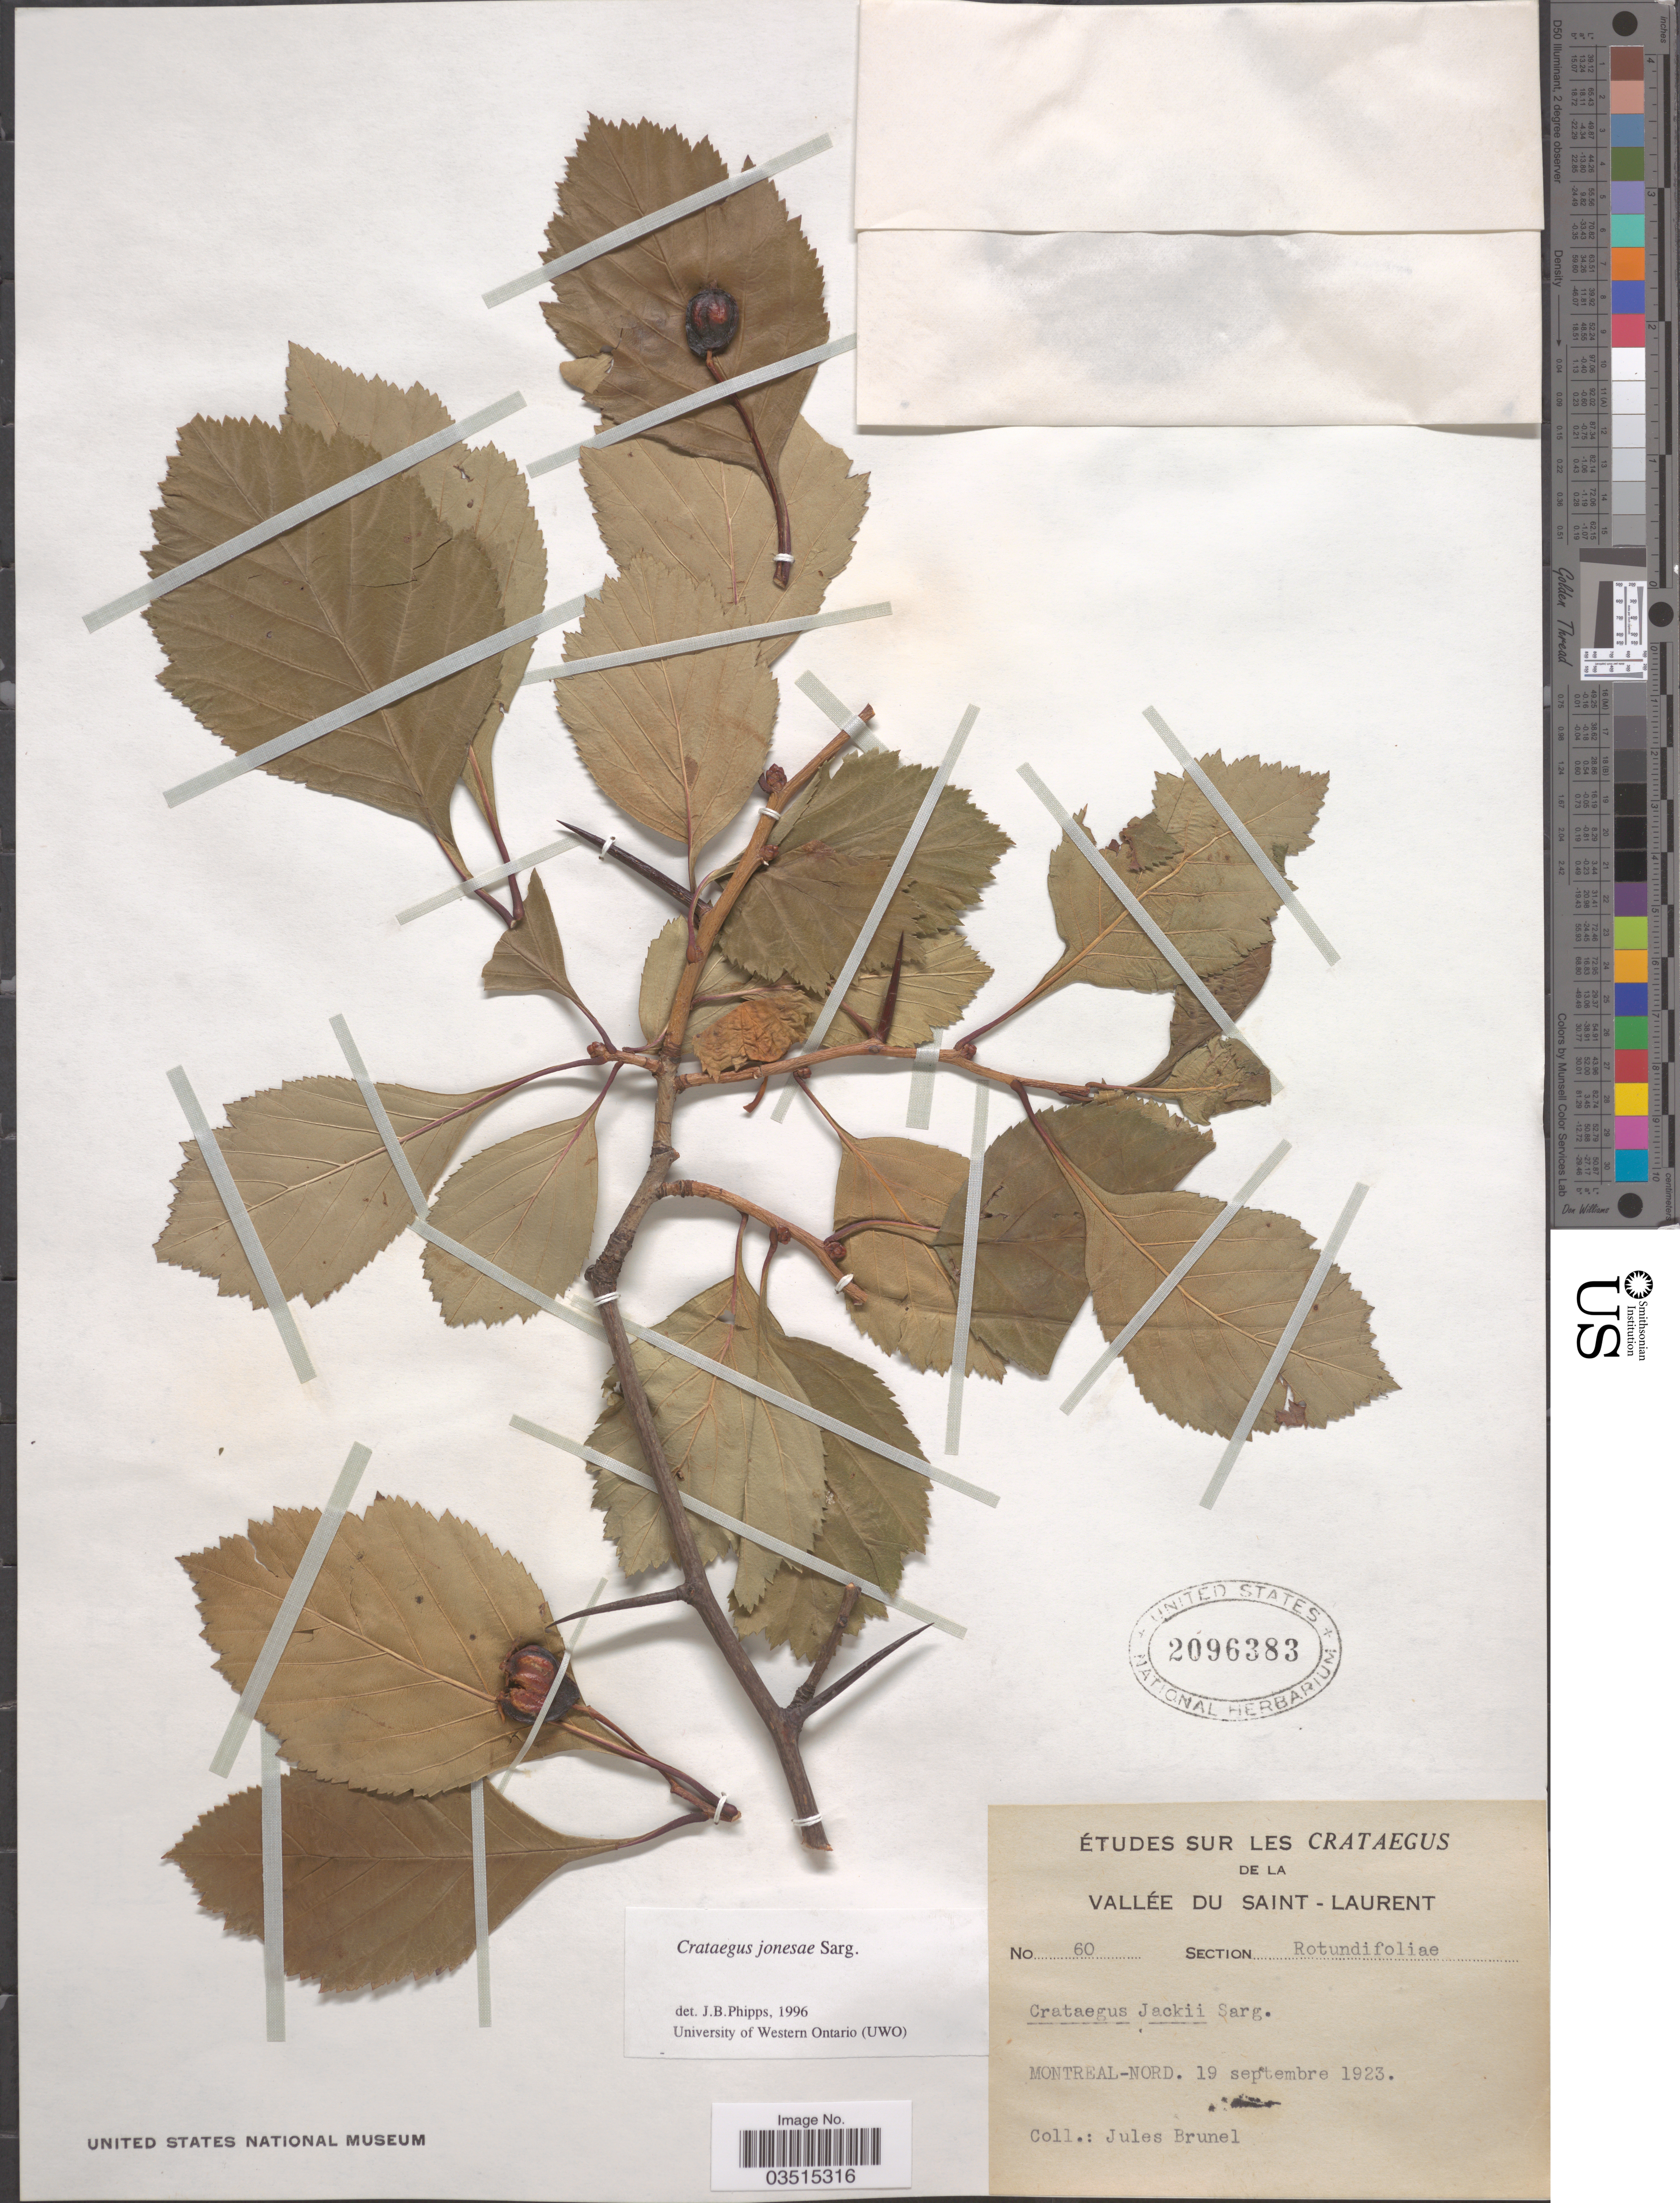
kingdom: Plantae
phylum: Tracheophyta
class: Magnoliopsida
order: Rosales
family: Rosaceae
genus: Crataegus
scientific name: Crataegus jonesae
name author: Sarg.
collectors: J. Brunel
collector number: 60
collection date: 1923-09-19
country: Canada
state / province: Quebec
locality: Vallée du Saint - Laurent. Montreal-Nord.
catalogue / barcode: US 2096383